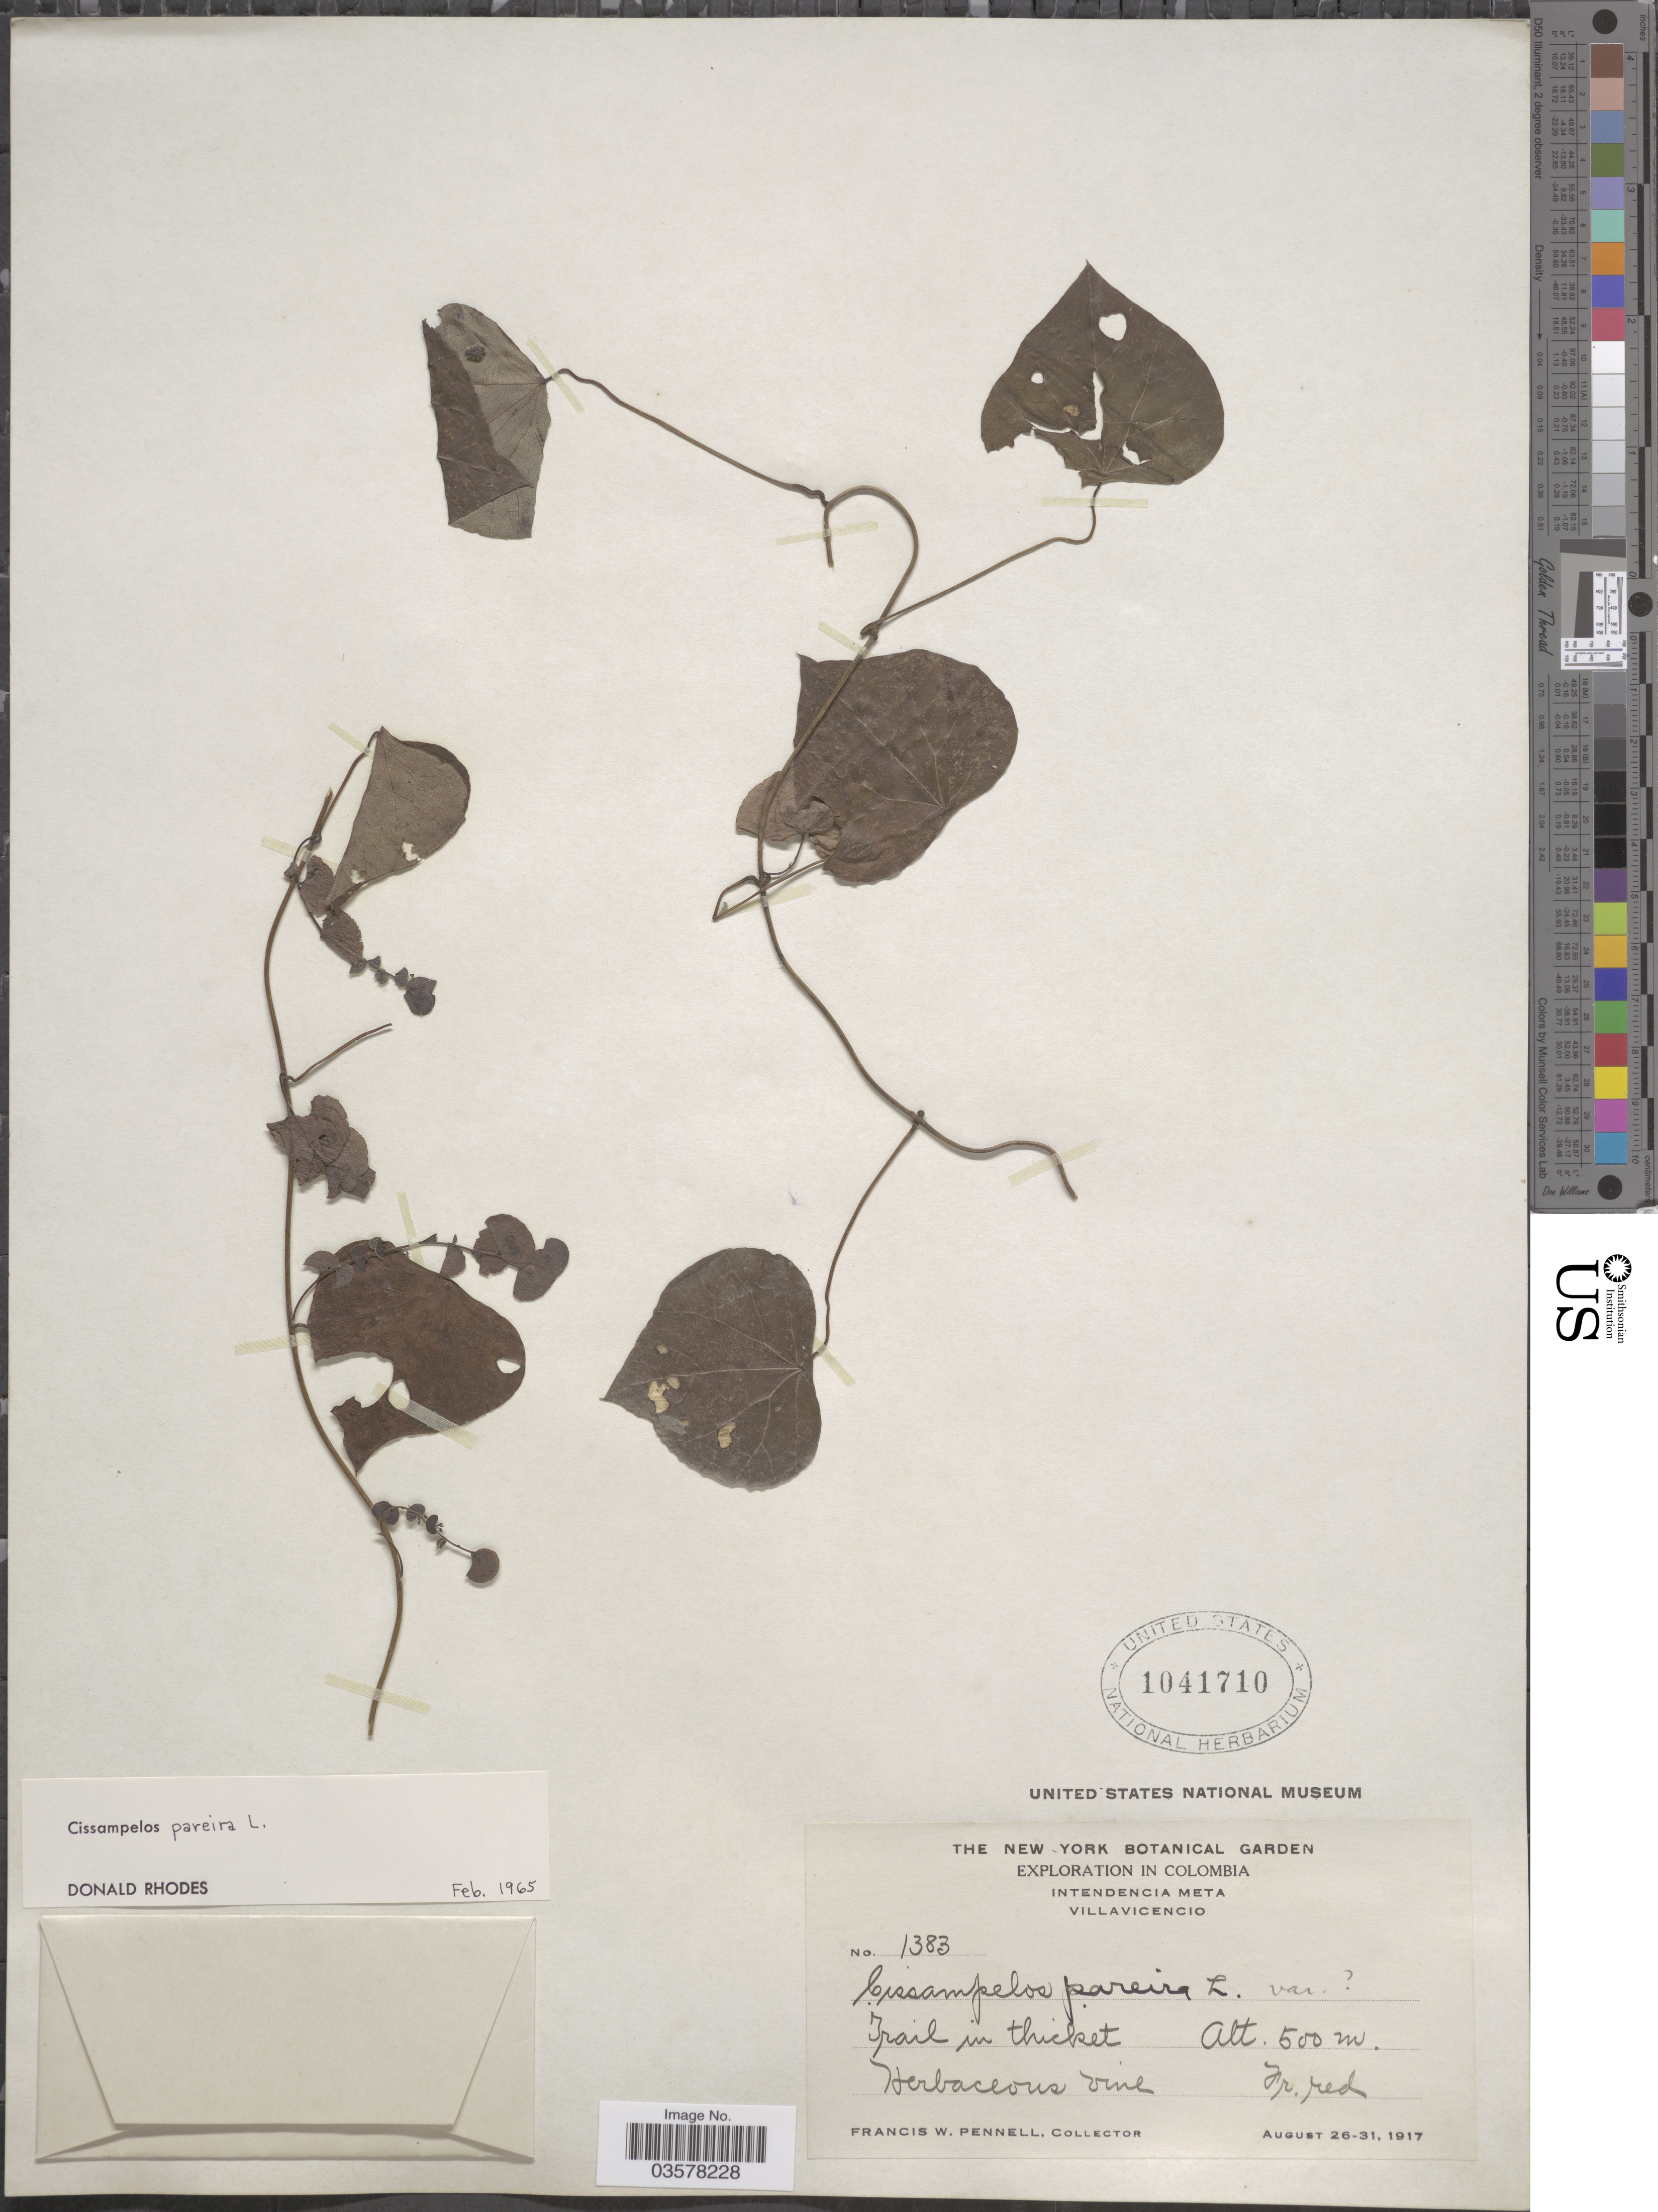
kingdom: Plantae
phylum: Tracheophyta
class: Magnoliopsida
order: Ranunculales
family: Menispermaceae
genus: Cissampelos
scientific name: Cissampelos pareira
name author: L.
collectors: F. W. Pennell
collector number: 1383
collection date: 1917-08-26/1917-08-31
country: Colombia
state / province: Meta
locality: Intendencia Meta. Villavicencio. Trail in thicket.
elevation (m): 500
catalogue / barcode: US 1041710